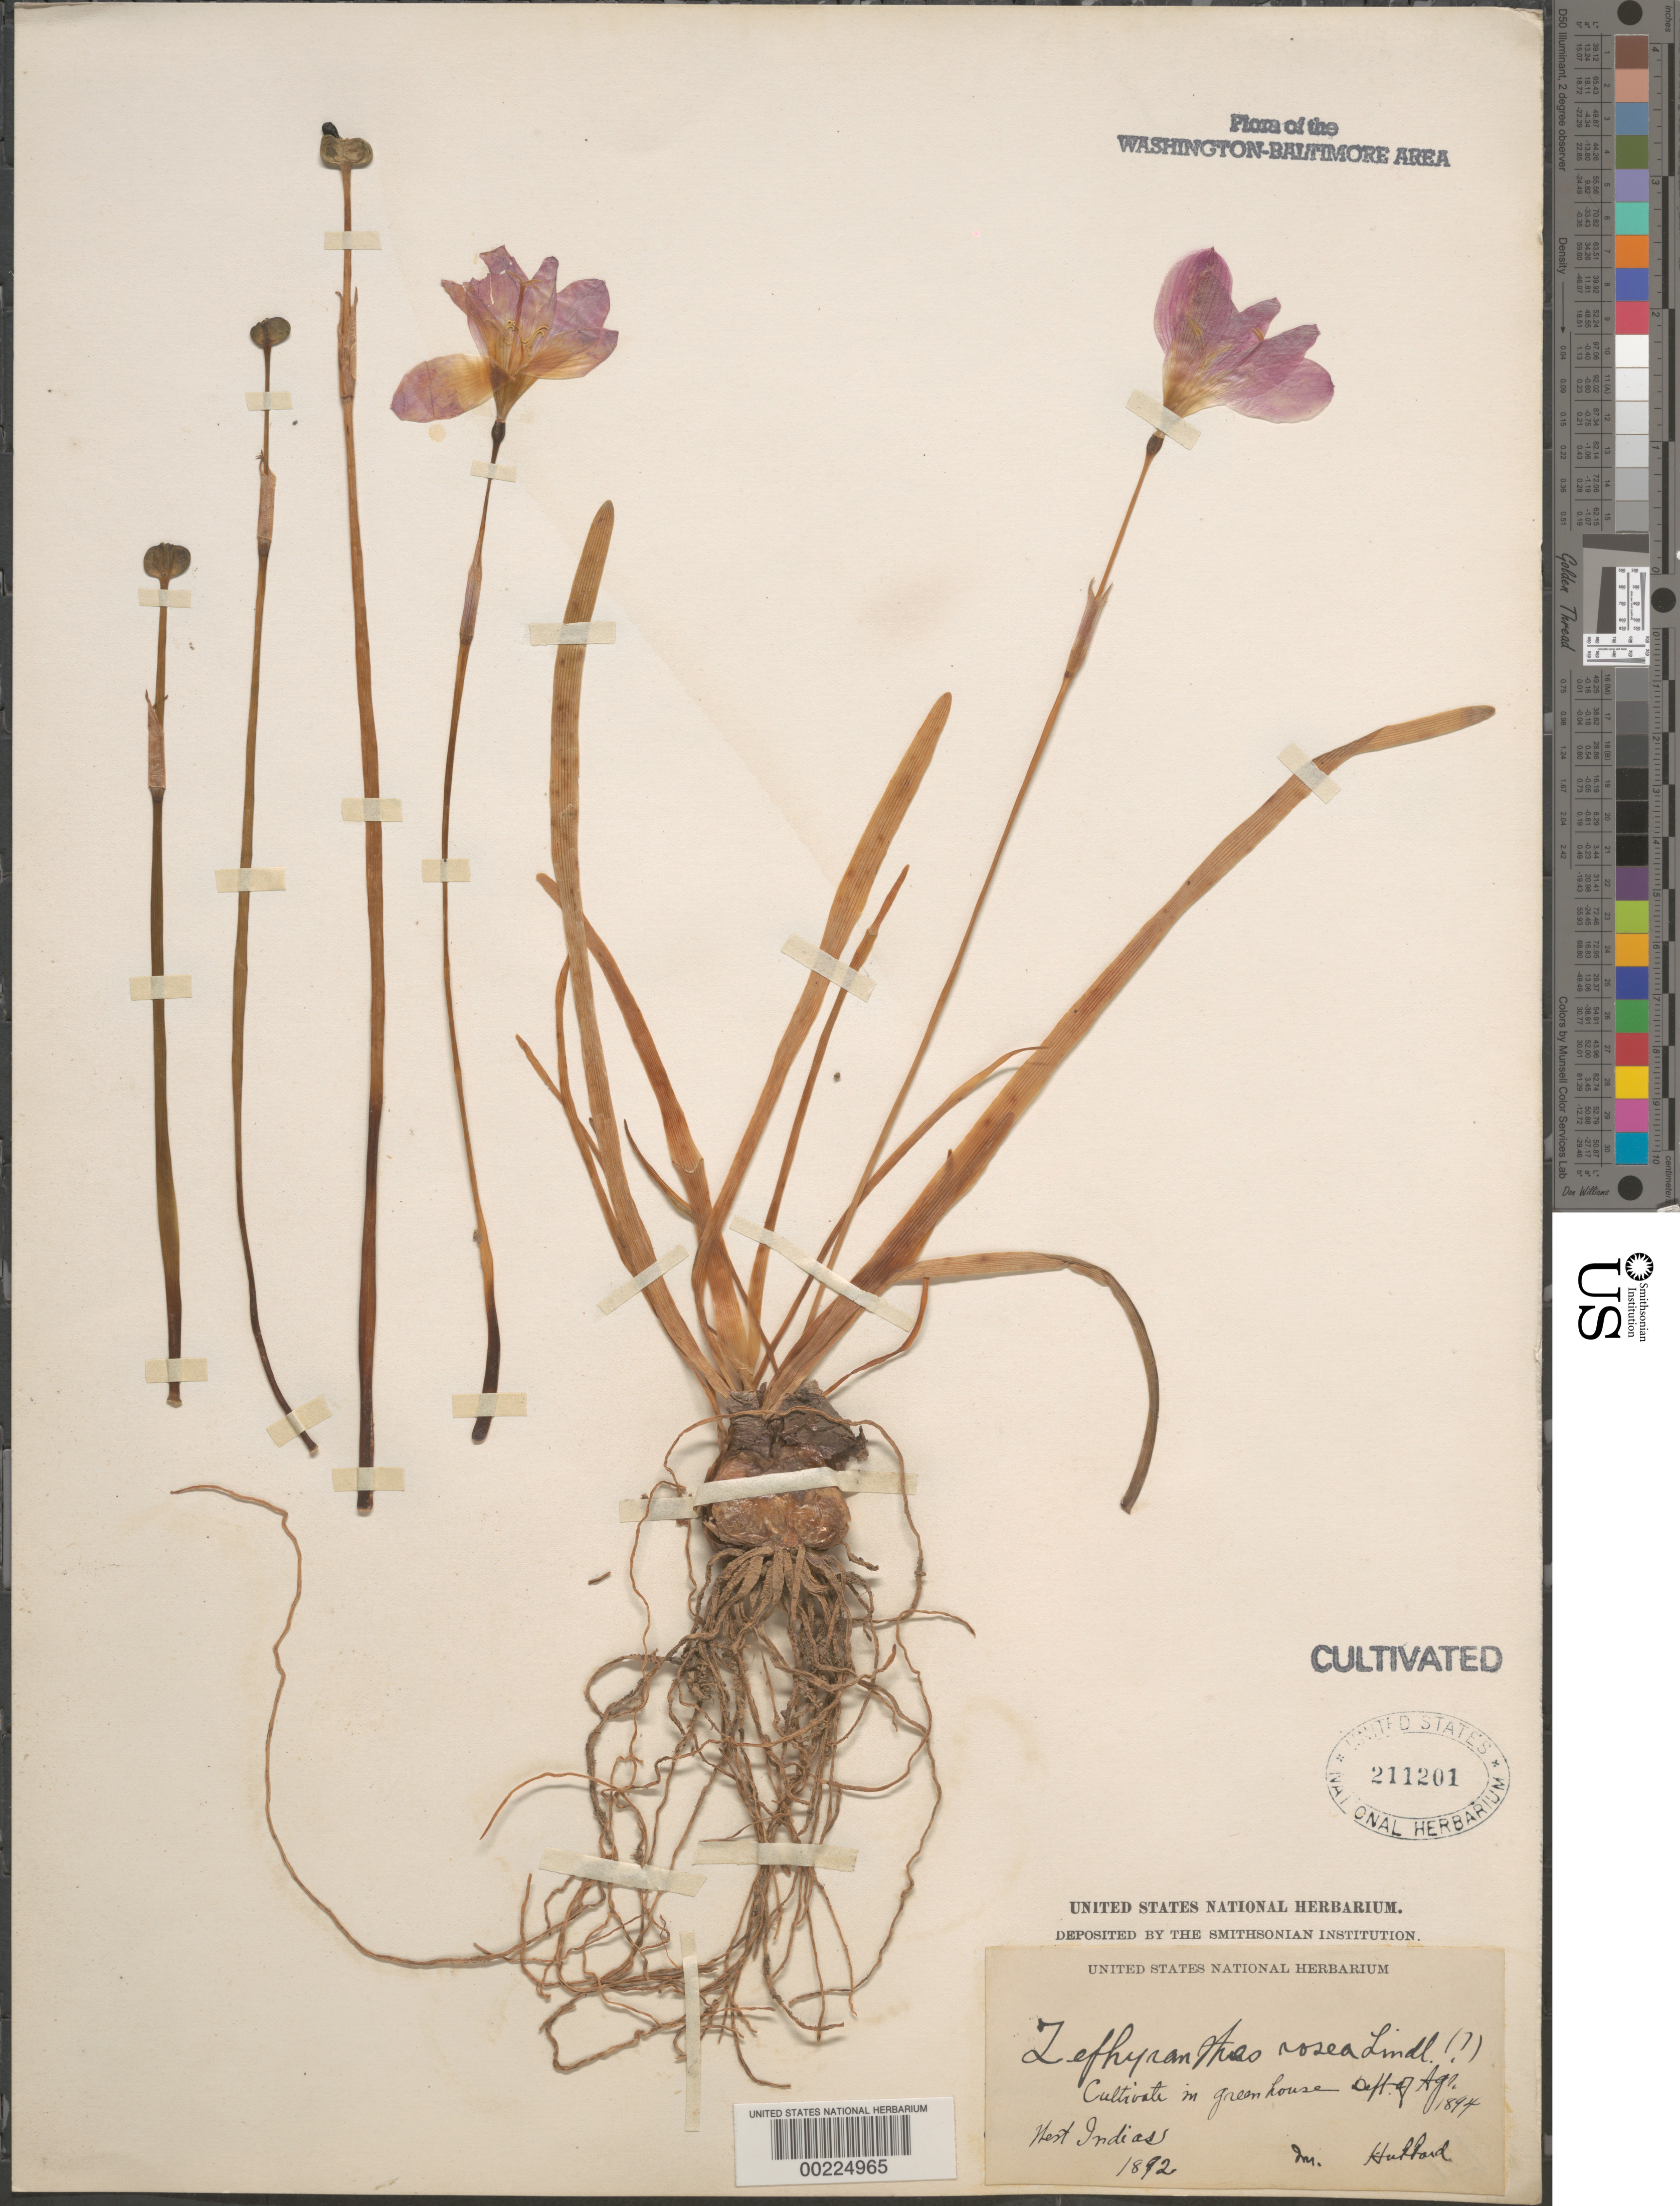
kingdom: Plantae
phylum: Tracheophyta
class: Liliopsida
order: Asparagales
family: Amaryllidaceae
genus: Zephyranthes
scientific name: Zephyranthes rosea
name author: Lindl.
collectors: M. Hubbard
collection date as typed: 1894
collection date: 1894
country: United States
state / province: District of Columbia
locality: Greenhouse, Dept. of Agriculture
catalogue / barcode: US 211201